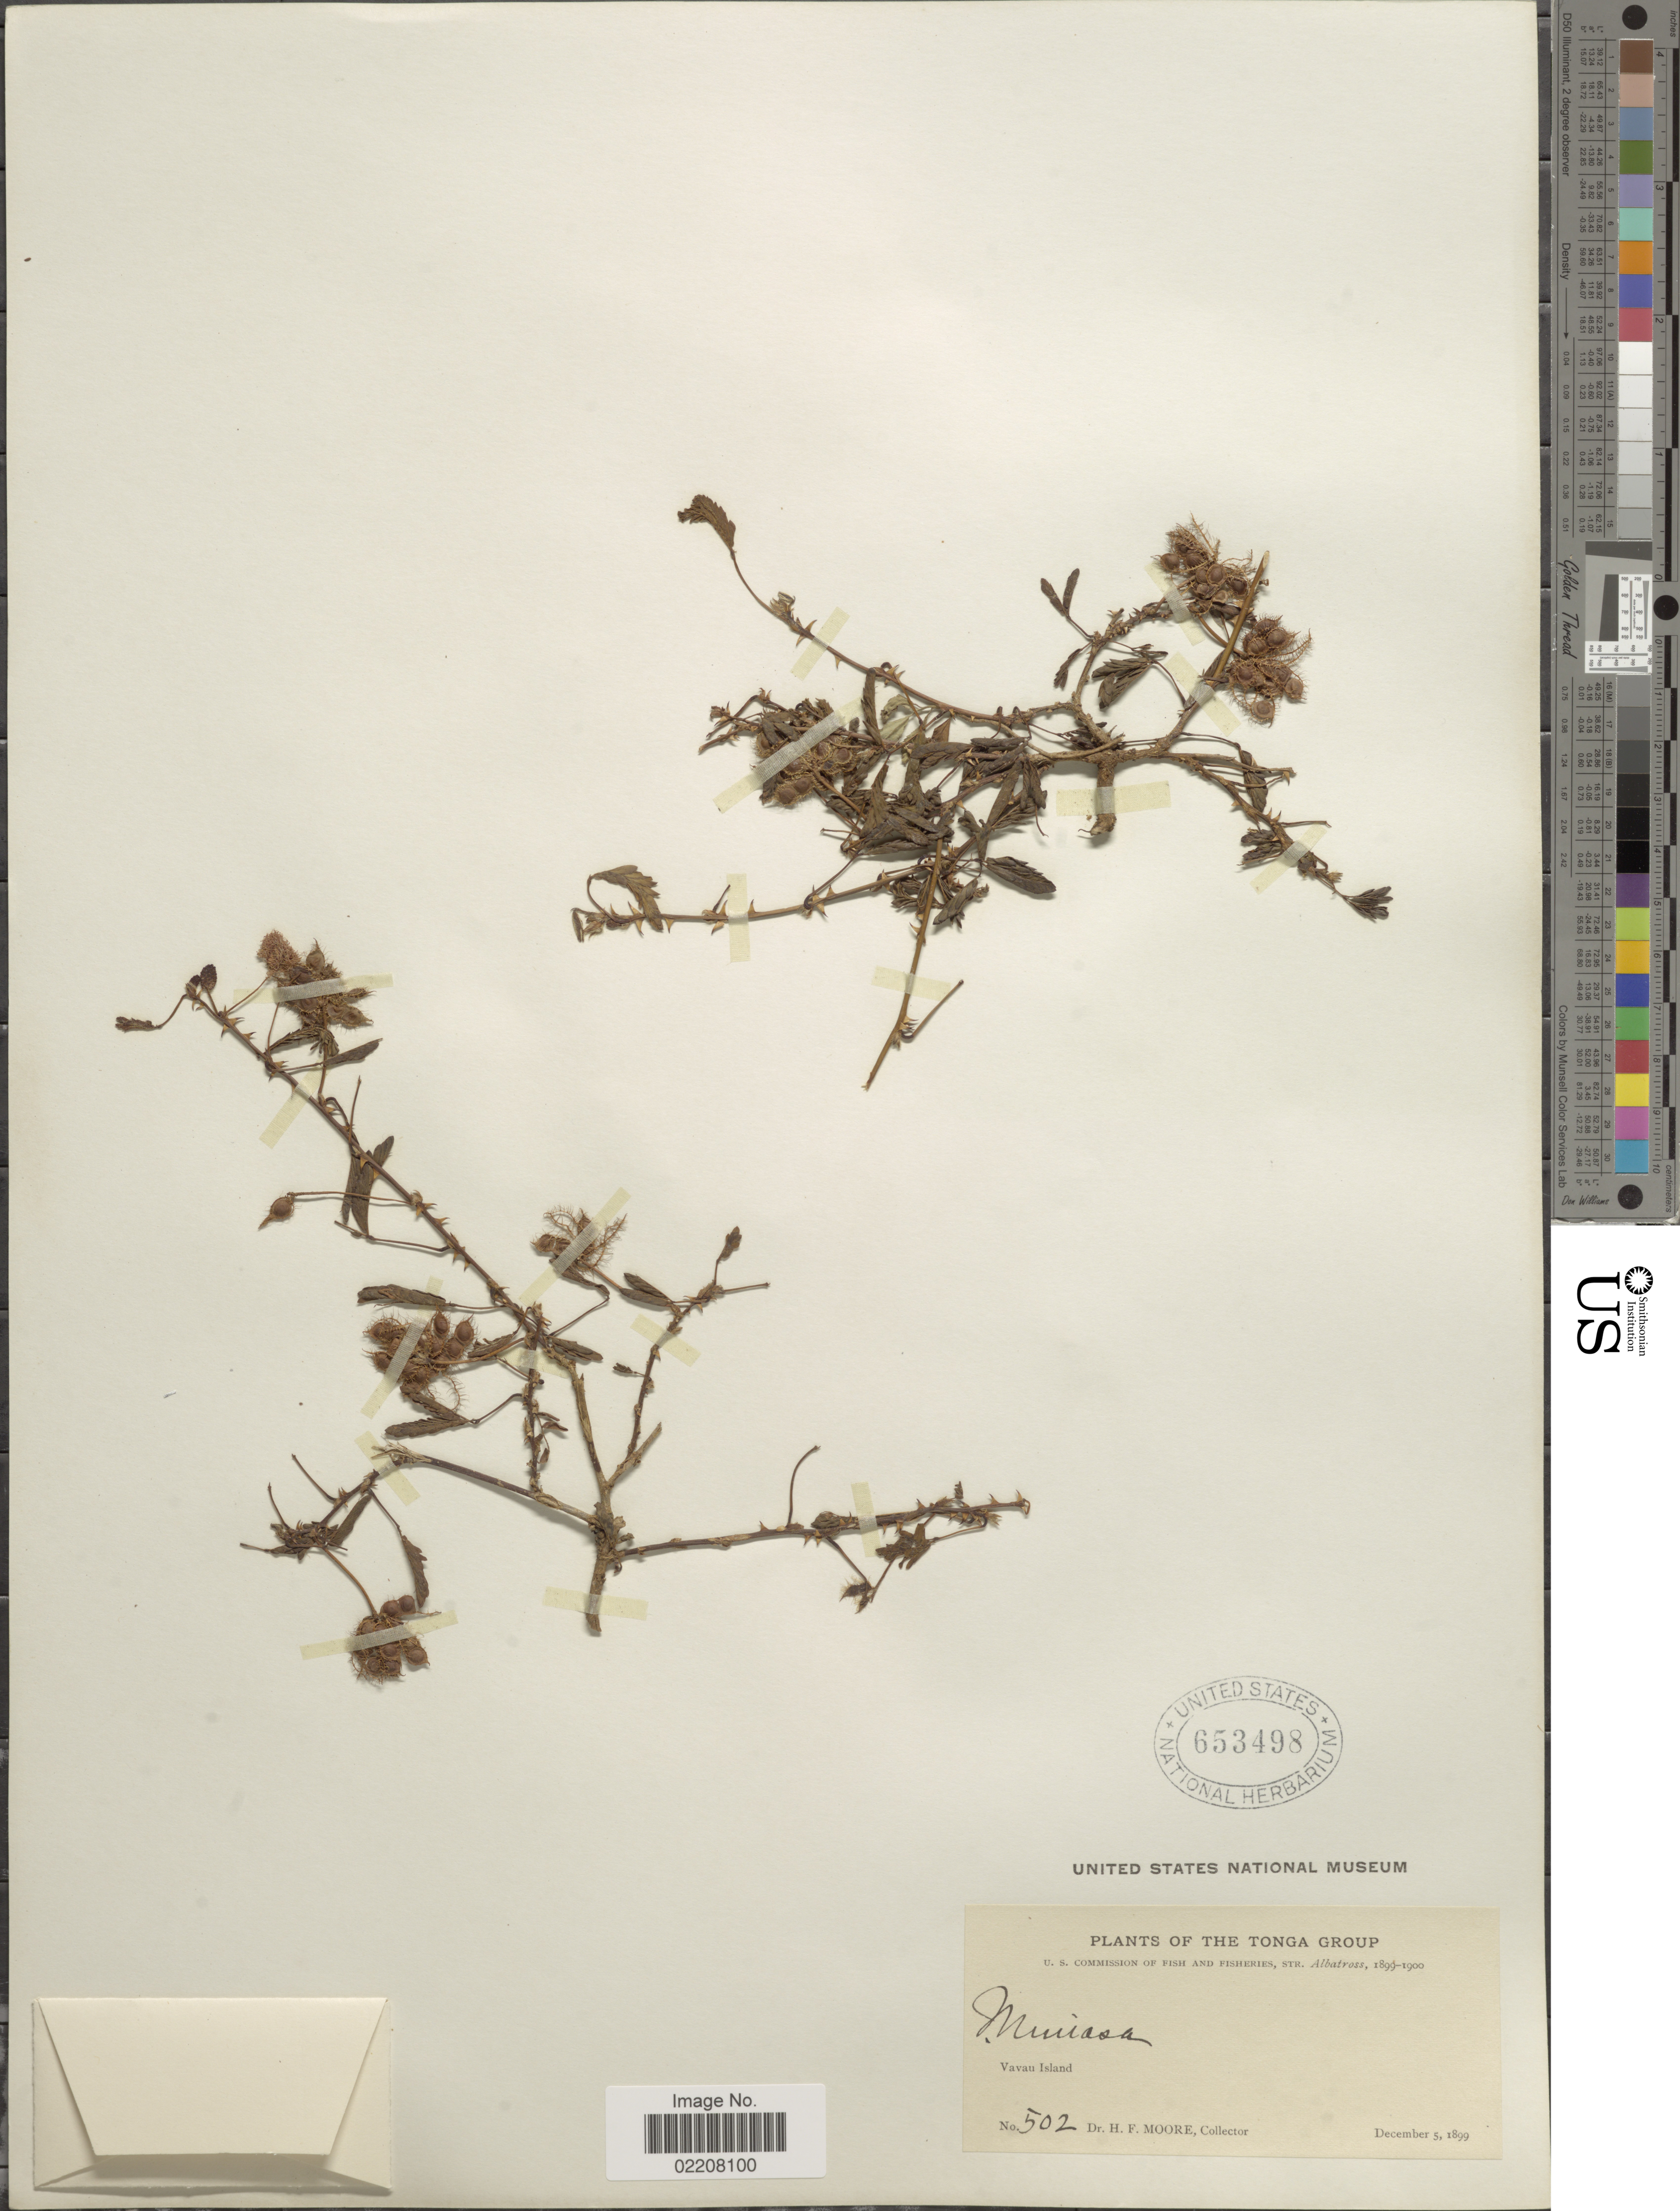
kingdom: Plantae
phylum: Tracheophyta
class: Magnoliopsida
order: Fabales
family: Fabaceae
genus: Mimosa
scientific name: Mimosa pudica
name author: L.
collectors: H. F. Moore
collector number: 502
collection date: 1899-12-05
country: Tonga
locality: Vavau Island. Tonga Group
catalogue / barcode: US 653498